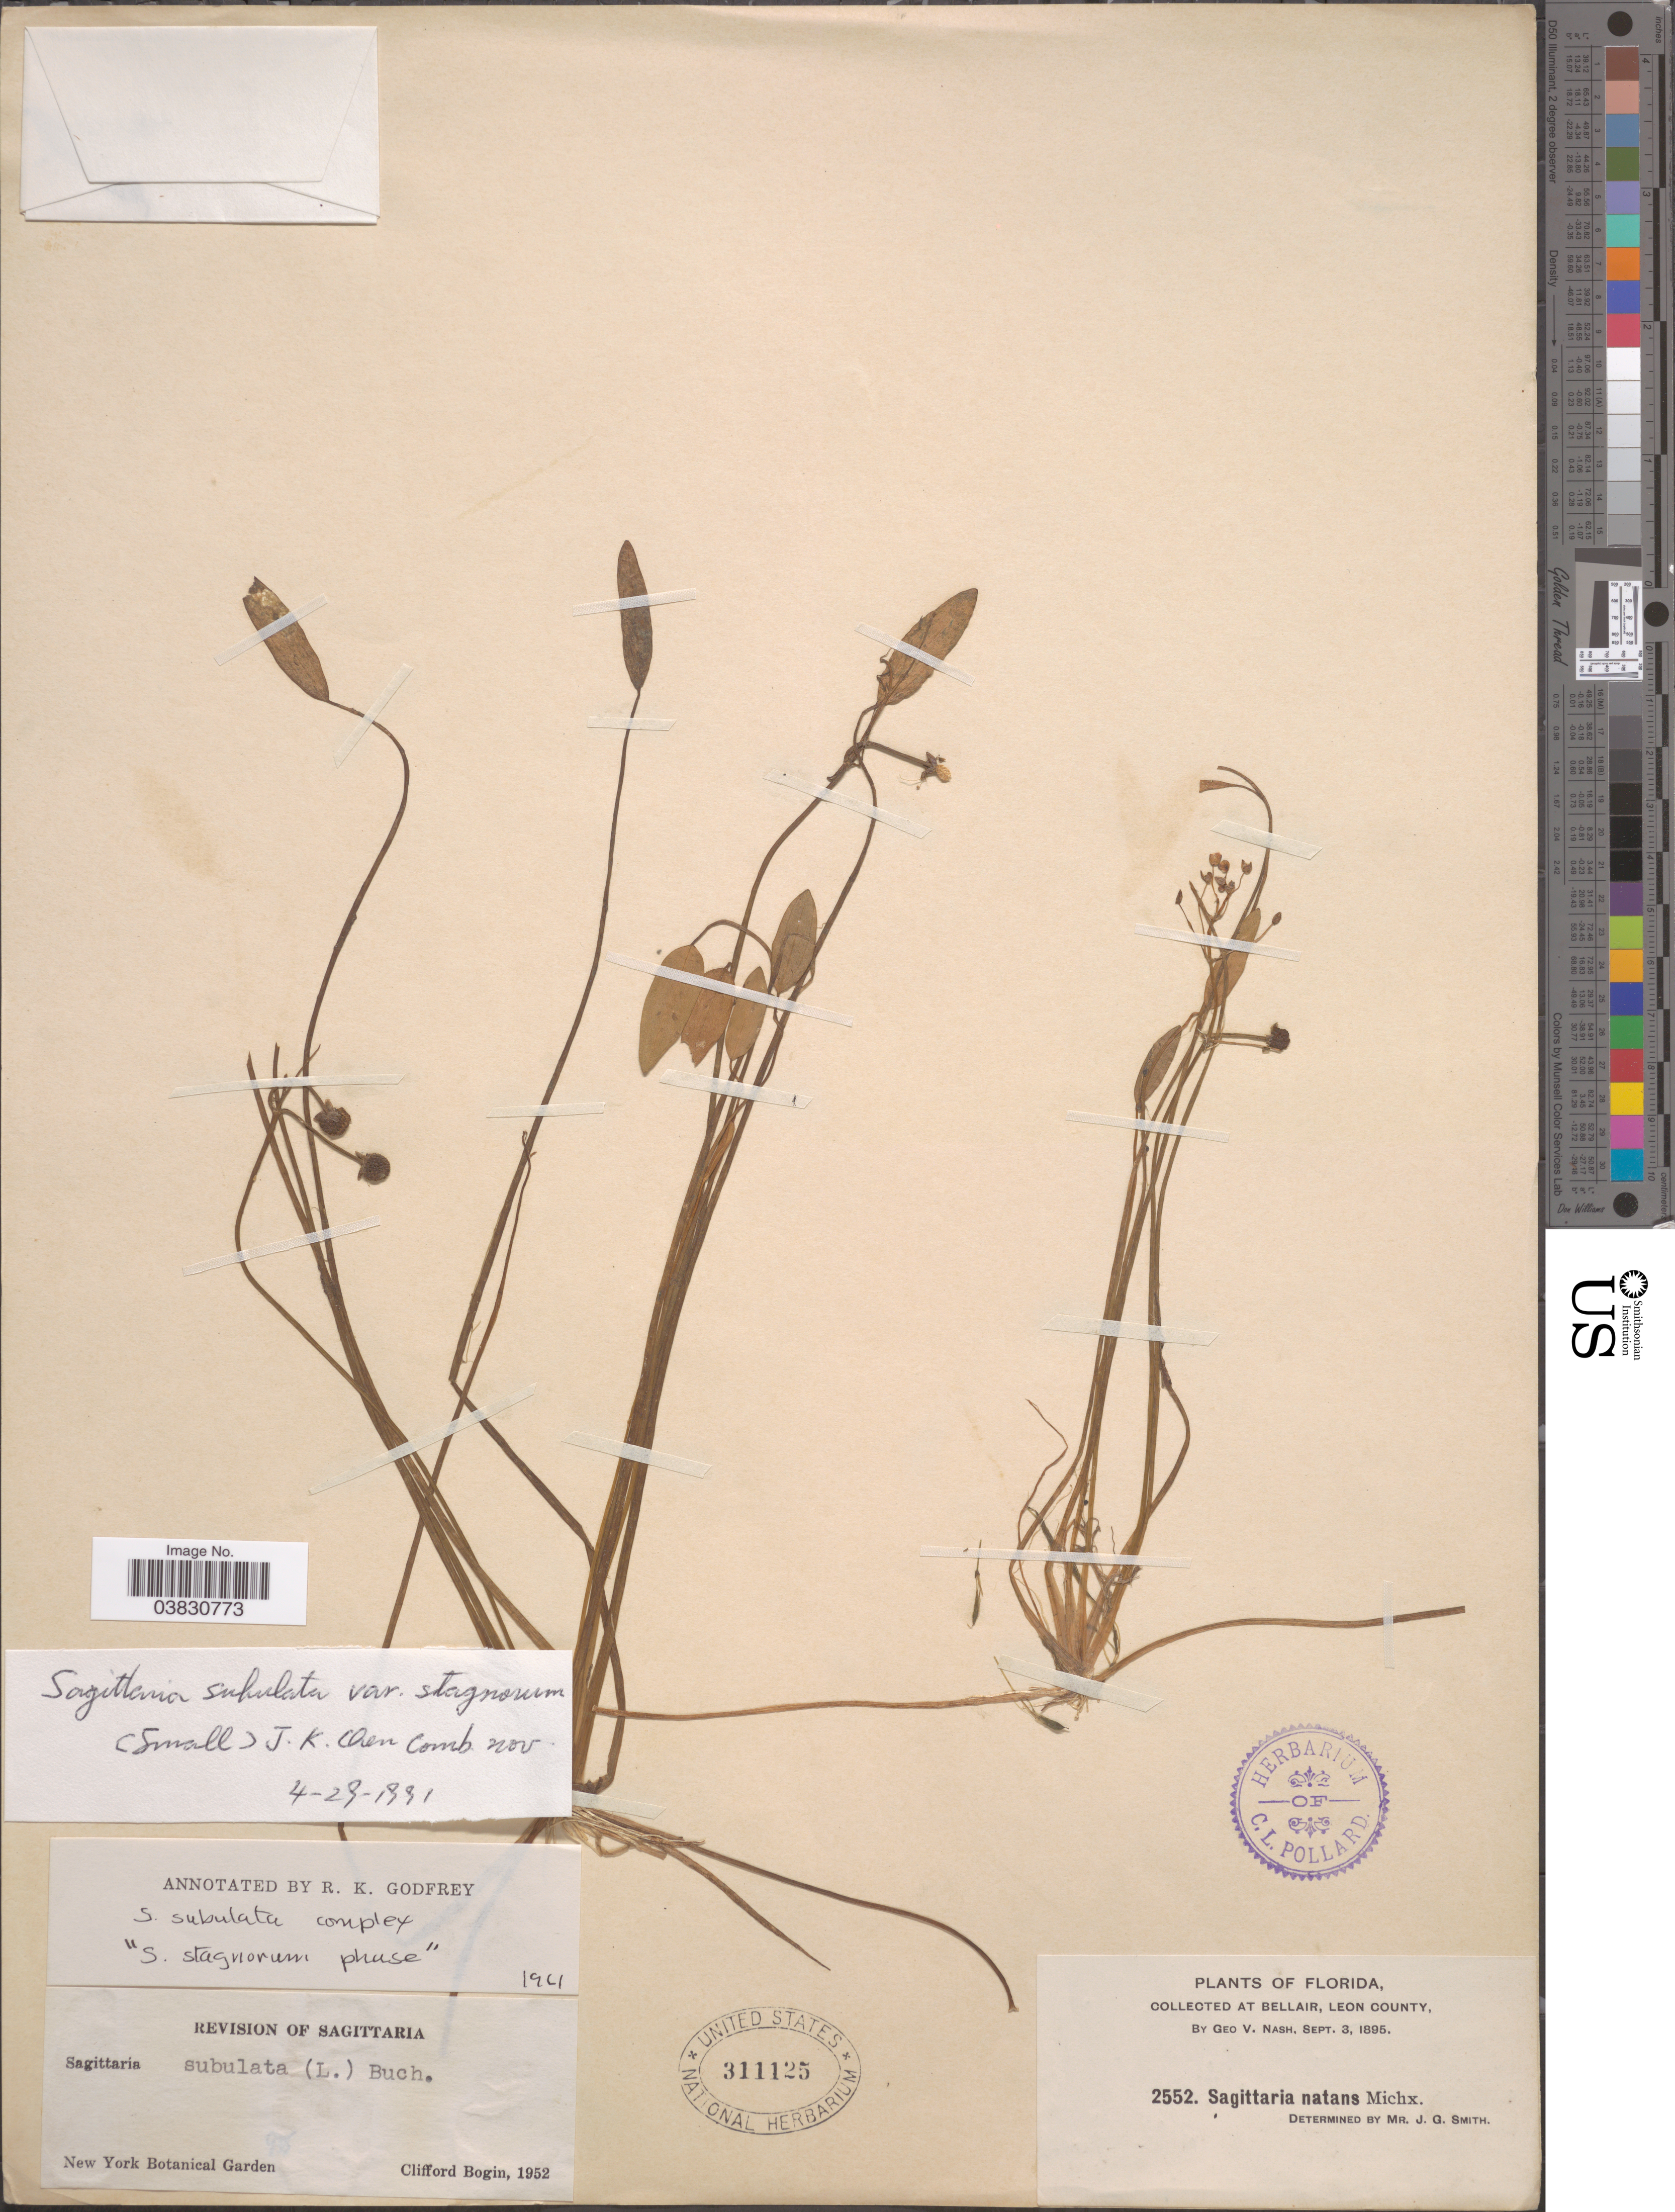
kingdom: Plantae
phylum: Tracheophyta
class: Liliopsida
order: Alismatales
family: Alismataceae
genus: Sagittaria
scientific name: Sagittaria subulata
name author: (L.) Buchenau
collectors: G. V. Nash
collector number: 2552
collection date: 1895-09-03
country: United States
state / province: Florida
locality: At Bellair, Leon County.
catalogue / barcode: US 311125